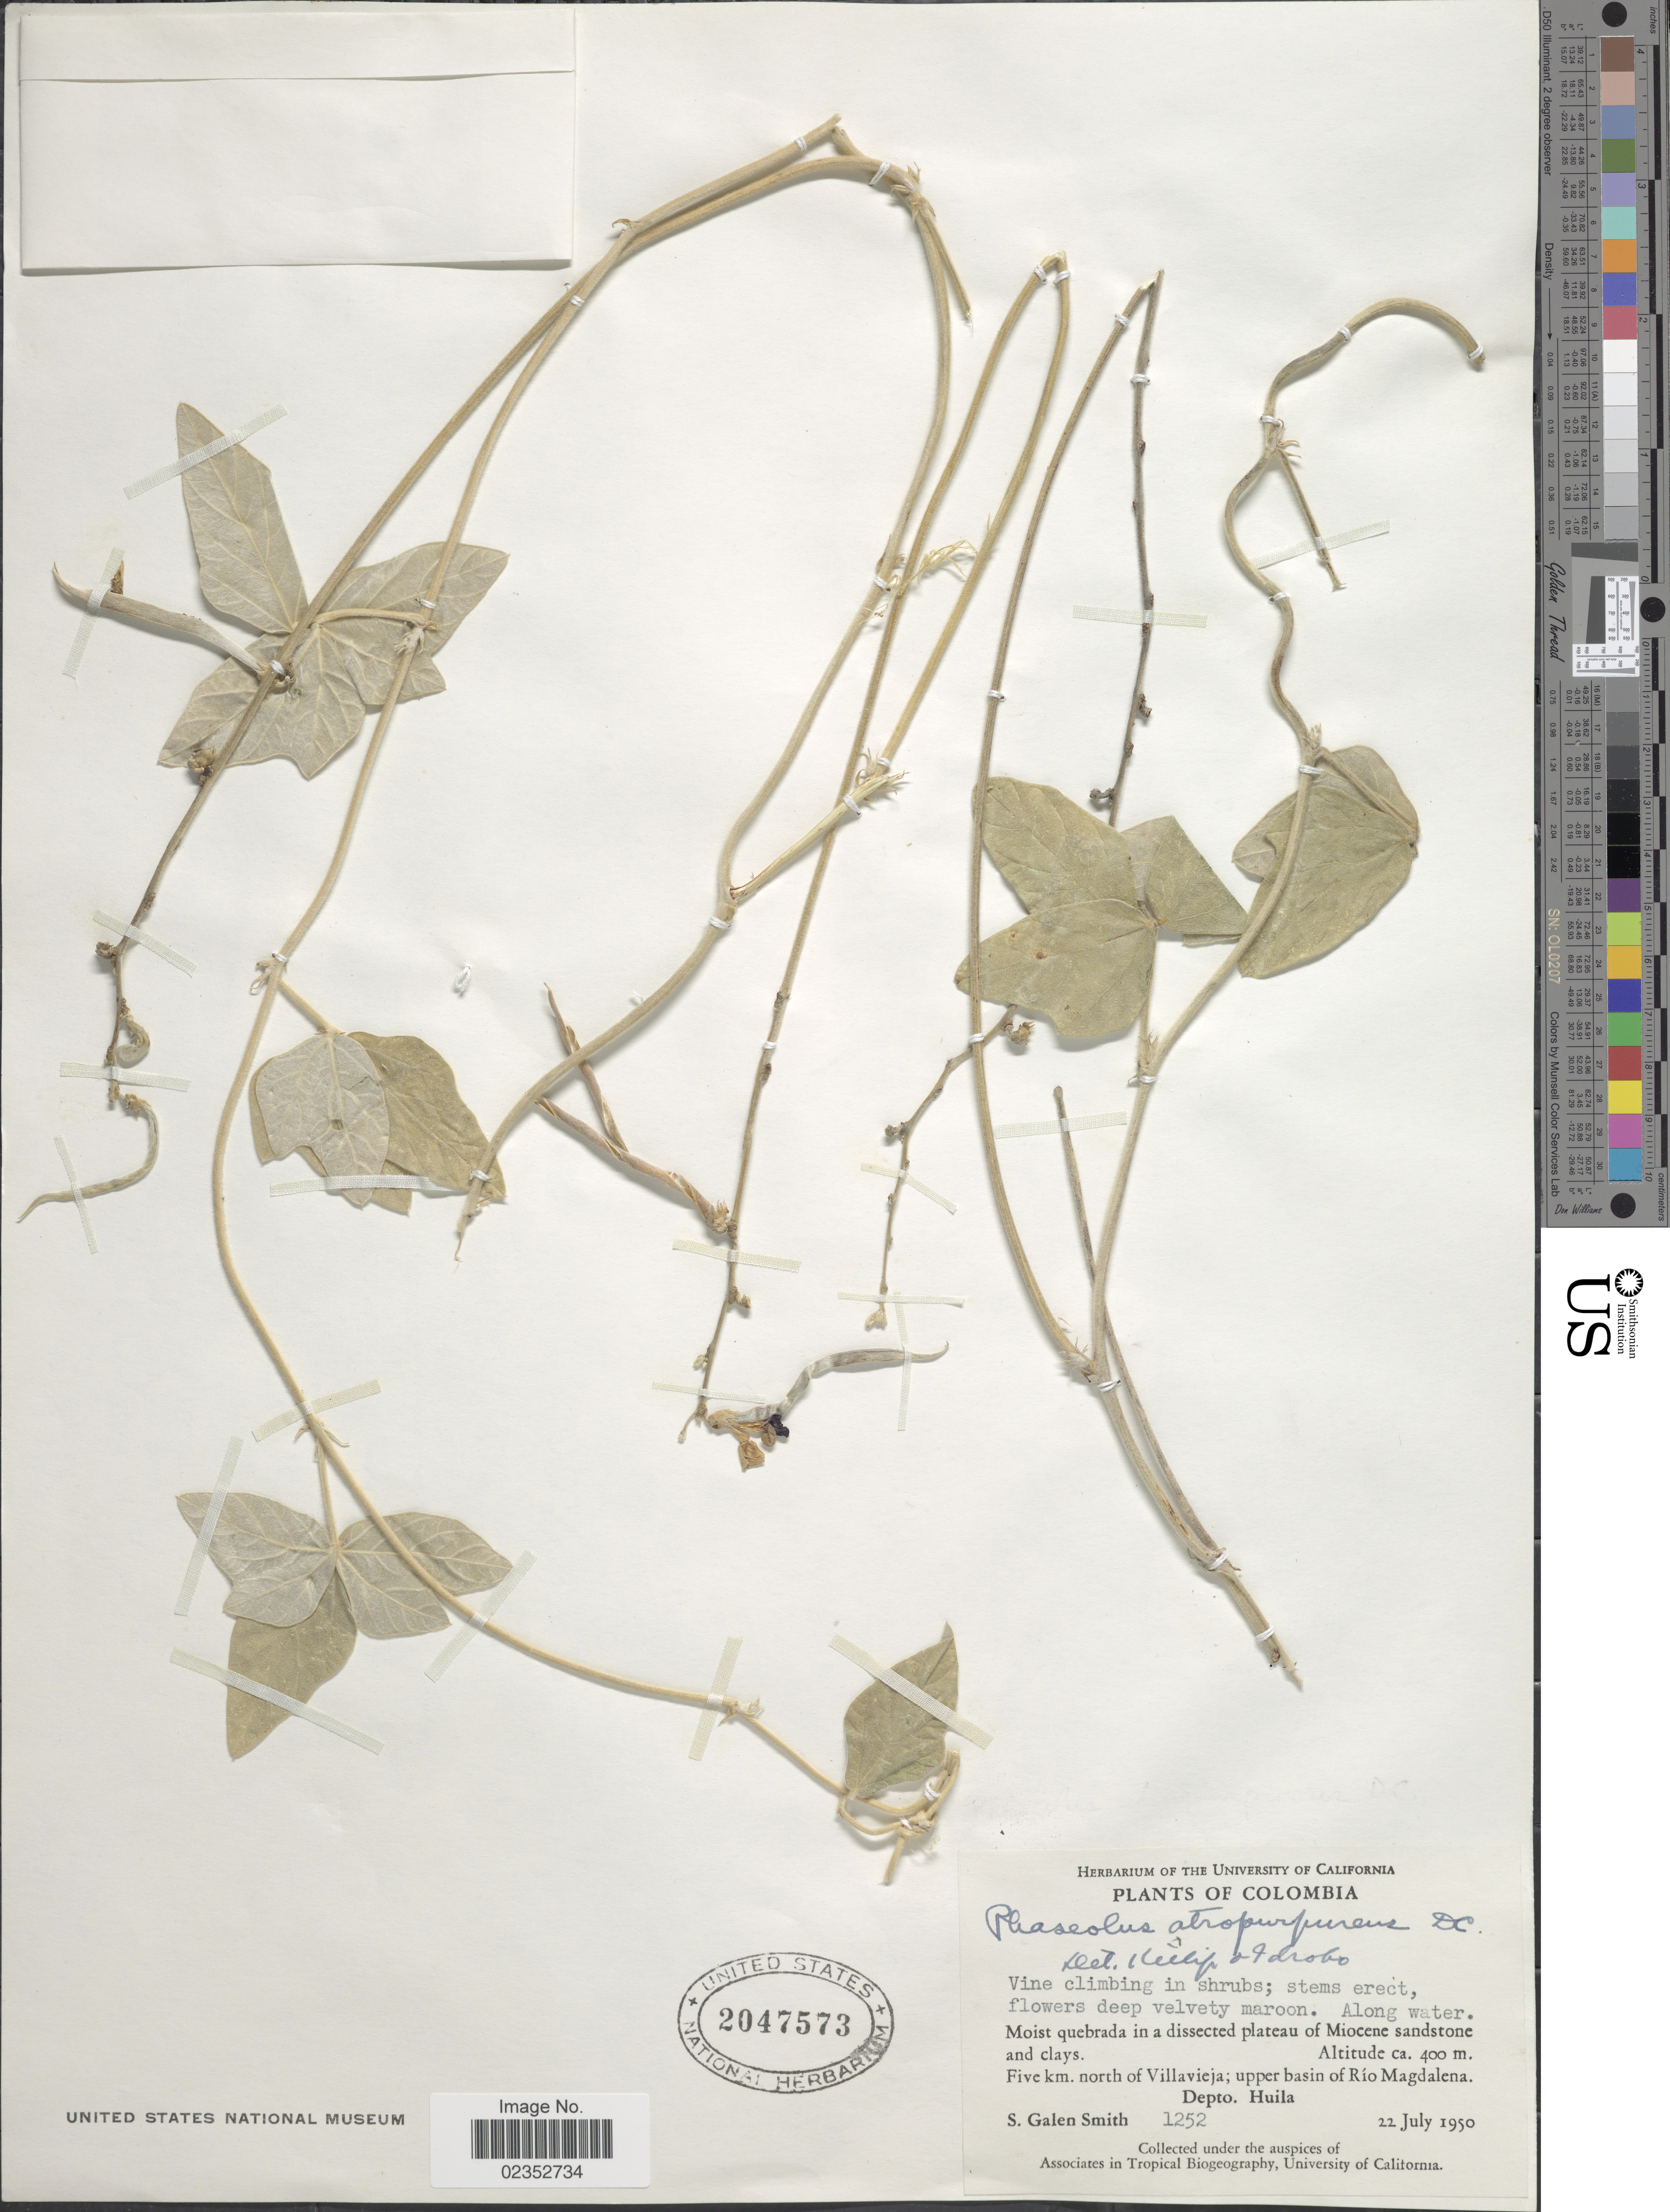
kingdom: Plantae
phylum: Tracheophyta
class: Magnoliopsida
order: Fabales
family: Fabaceae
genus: Macroptilium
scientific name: Macroptilium atropurpureum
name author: (DC.) Urb.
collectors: S. G. Smith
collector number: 1252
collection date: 1950-07-22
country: Colombia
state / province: Huila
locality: Along water, moist quebrada in dissected plateau of Miocene sandstone and clays, five km. north of Villavieja; upper basin of Rio Magdalena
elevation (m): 400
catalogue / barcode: US 2047573